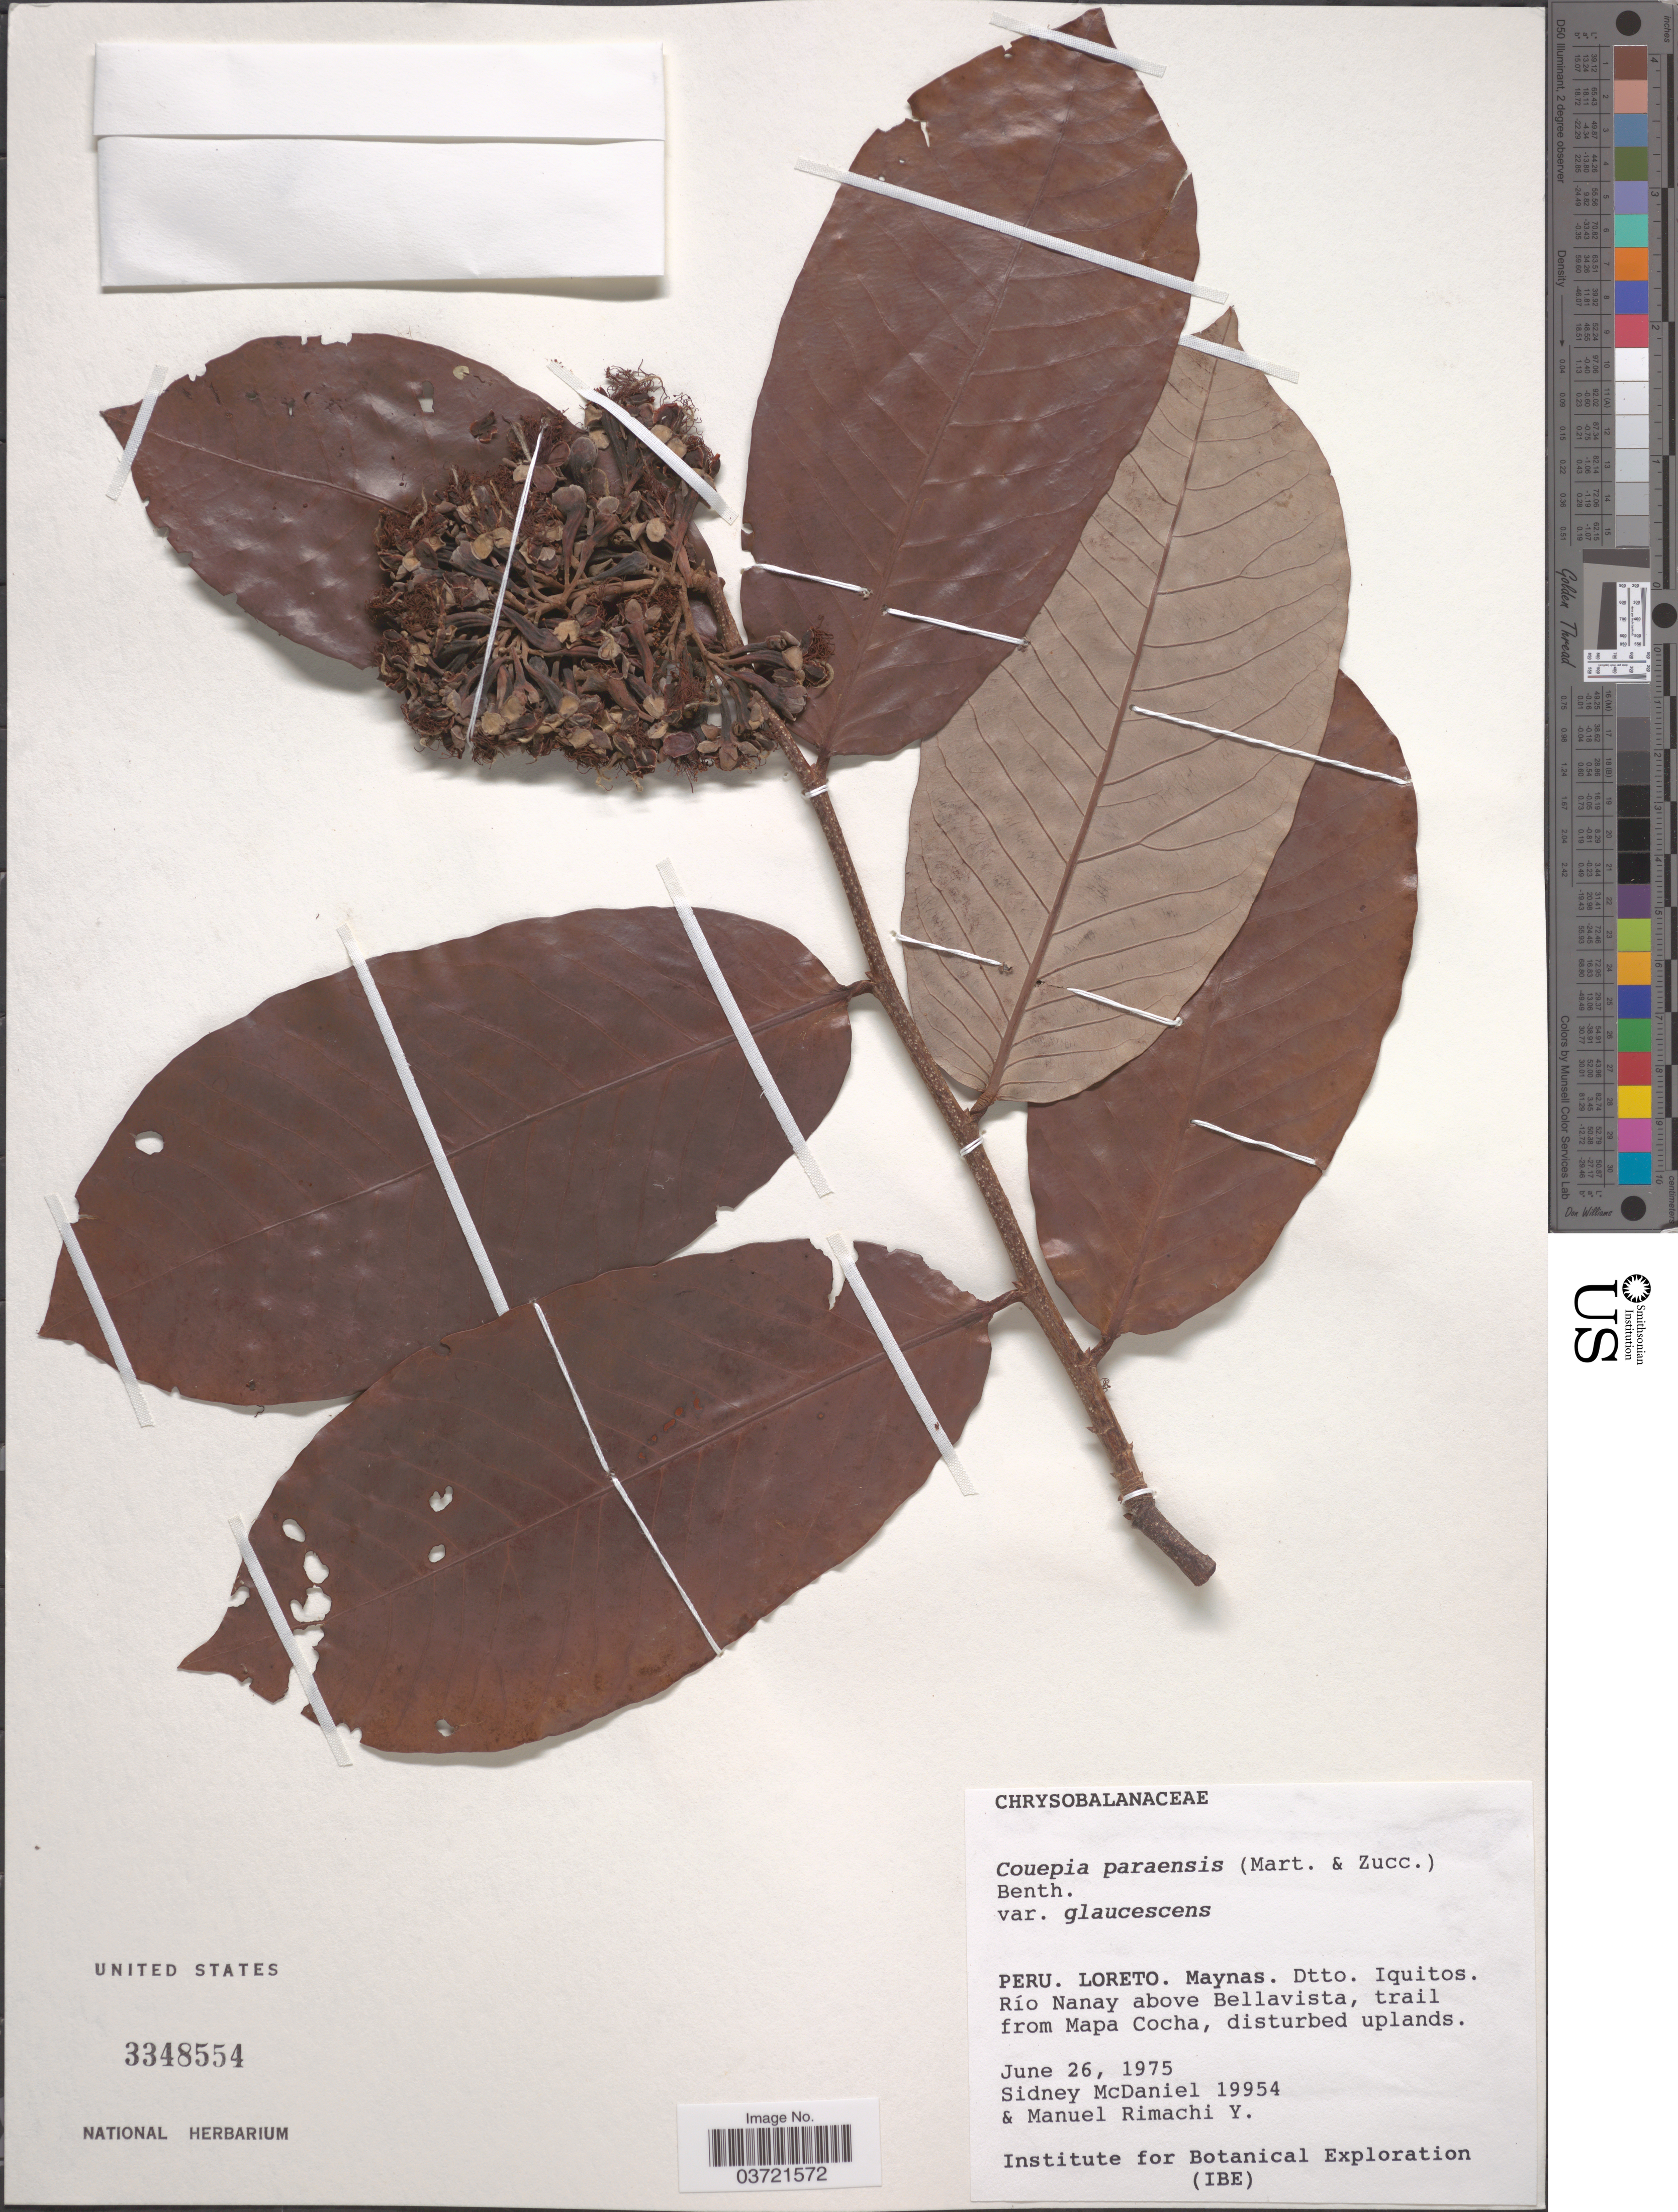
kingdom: Plantae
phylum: Tracheophyta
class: Magnoliopsida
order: Malpighiales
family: Chrysobalanaceae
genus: Couepia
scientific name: Couepia paraensis subsp. glaucescens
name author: (Spruce ex Hook. f.) Prance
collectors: S. McDaniel & M. Rimachi Y.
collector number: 19954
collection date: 1975-06-26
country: Peru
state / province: Loreto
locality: Maynas. Dtto. Iquitos. Río Nanay above Bellavista, trail from Mapa Cocha.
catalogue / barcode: US 3348554